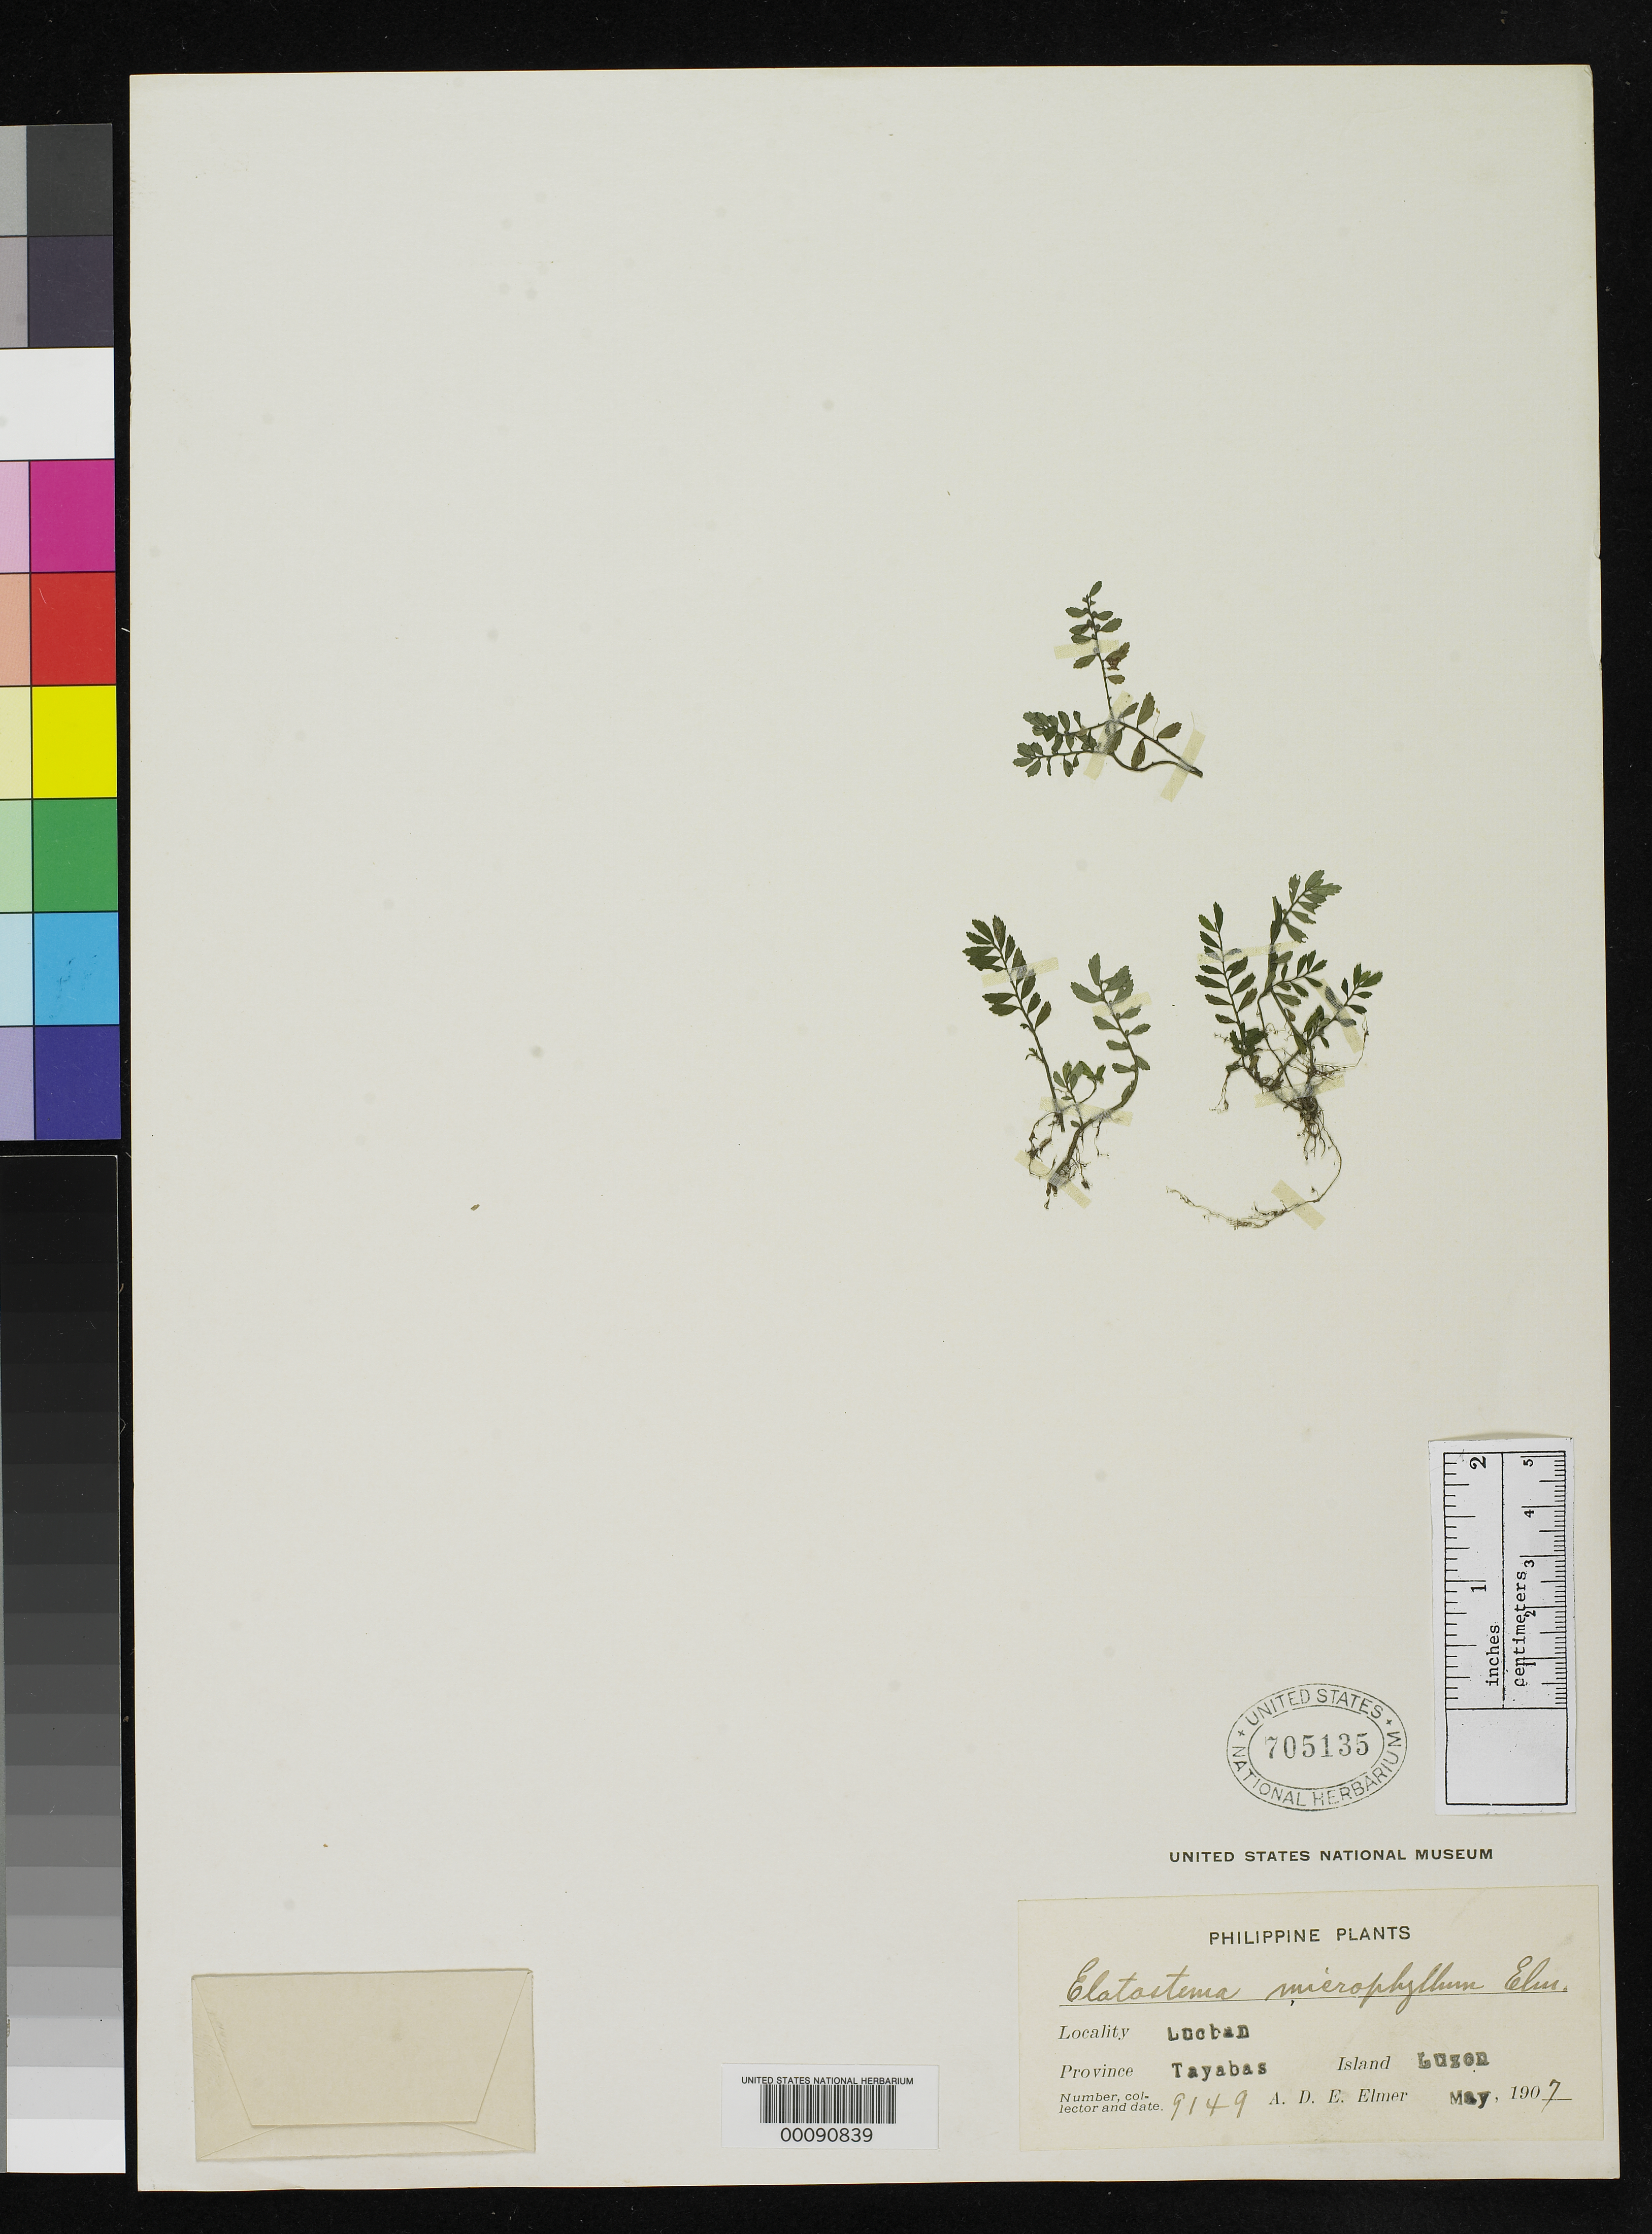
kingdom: Plantae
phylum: Tracheophyta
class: Magnoliopsida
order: Rosales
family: Urticaceae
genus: Elatostema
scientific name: Elatostema microphyllum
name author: Elmer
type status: Isotype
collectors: A. D. E. Elmer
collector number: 9149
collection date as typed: May 1907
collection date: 1907-05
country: Philippines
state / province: Calabarzon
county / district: Quezon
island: Luzon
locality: Lucban, Province of Tayabas, Luzon.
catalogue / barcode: US 705135